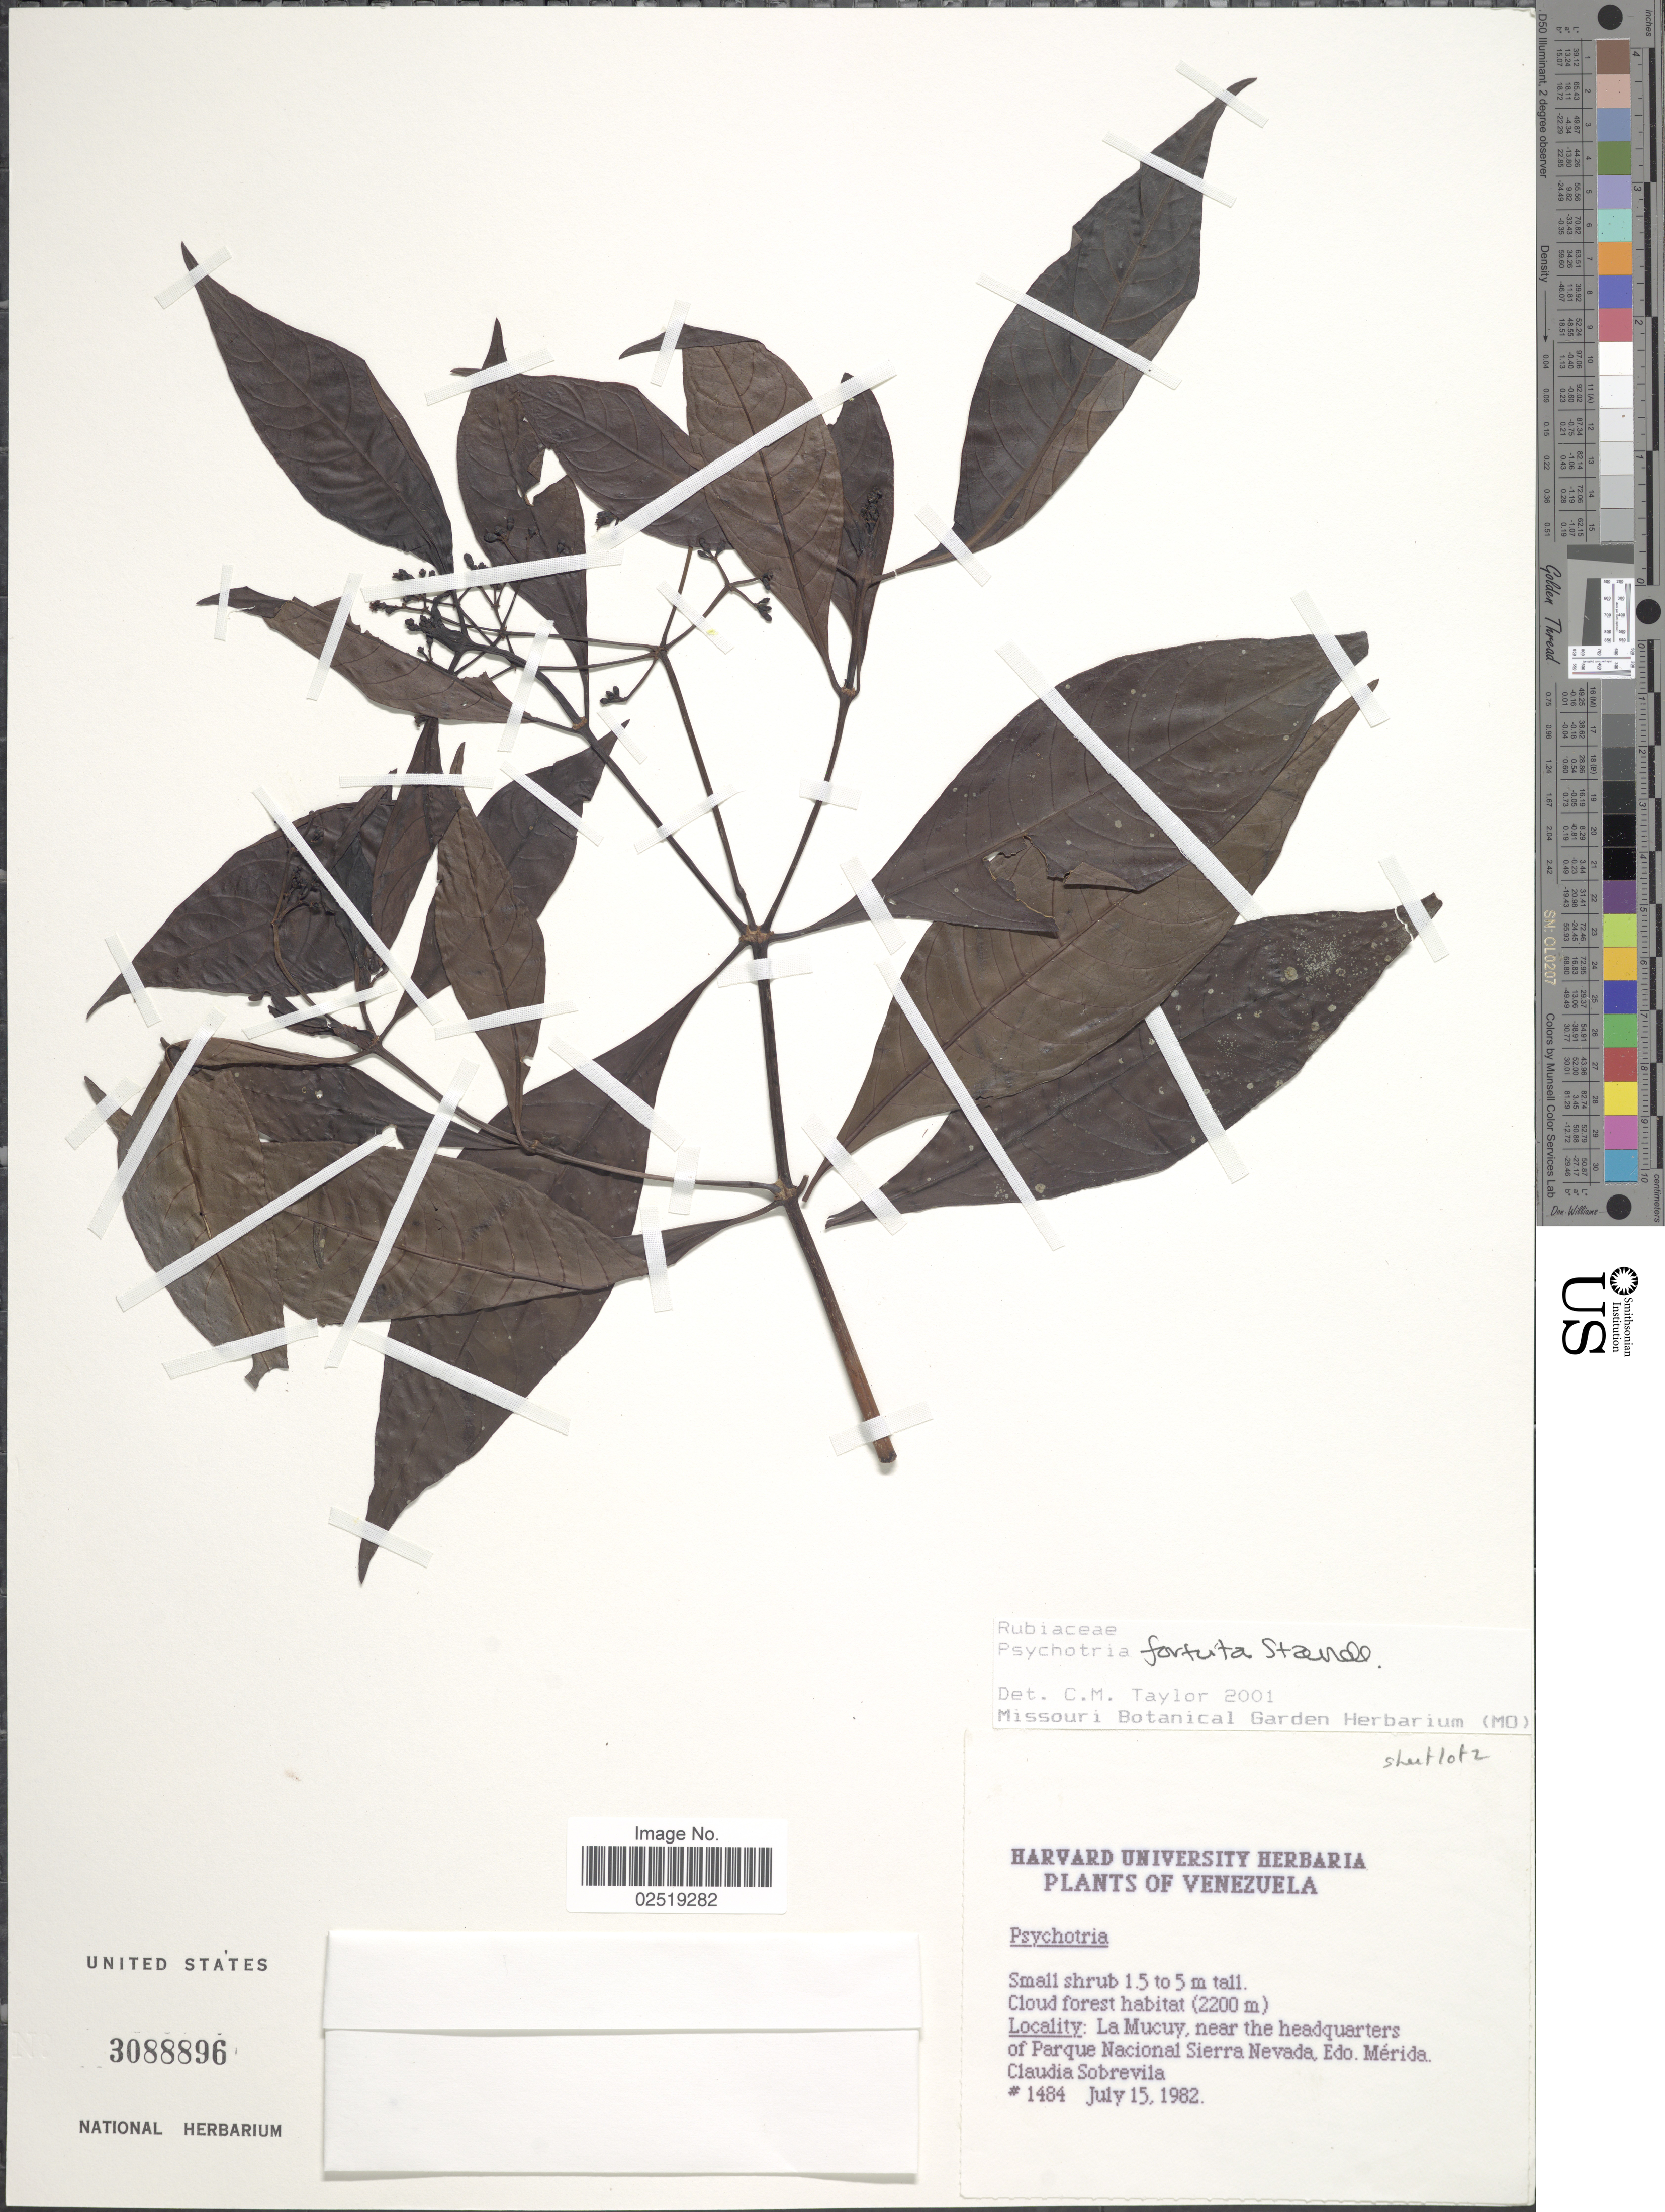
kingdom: Plantae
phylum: Tracheophyta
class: Magnoliopsida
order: Gentianales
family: Rubiaceae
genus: Psychotria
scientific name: Psychotria fortuita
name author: Standl.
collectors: C. Sobrevila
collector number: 1484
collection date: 1982-07-15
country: Venezuela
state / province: Mérida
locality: La Mucuy, near the headquarters of Parque Nacional Sierra Nevada, Edo. Merida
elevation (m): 2200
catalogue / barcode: US 3088896